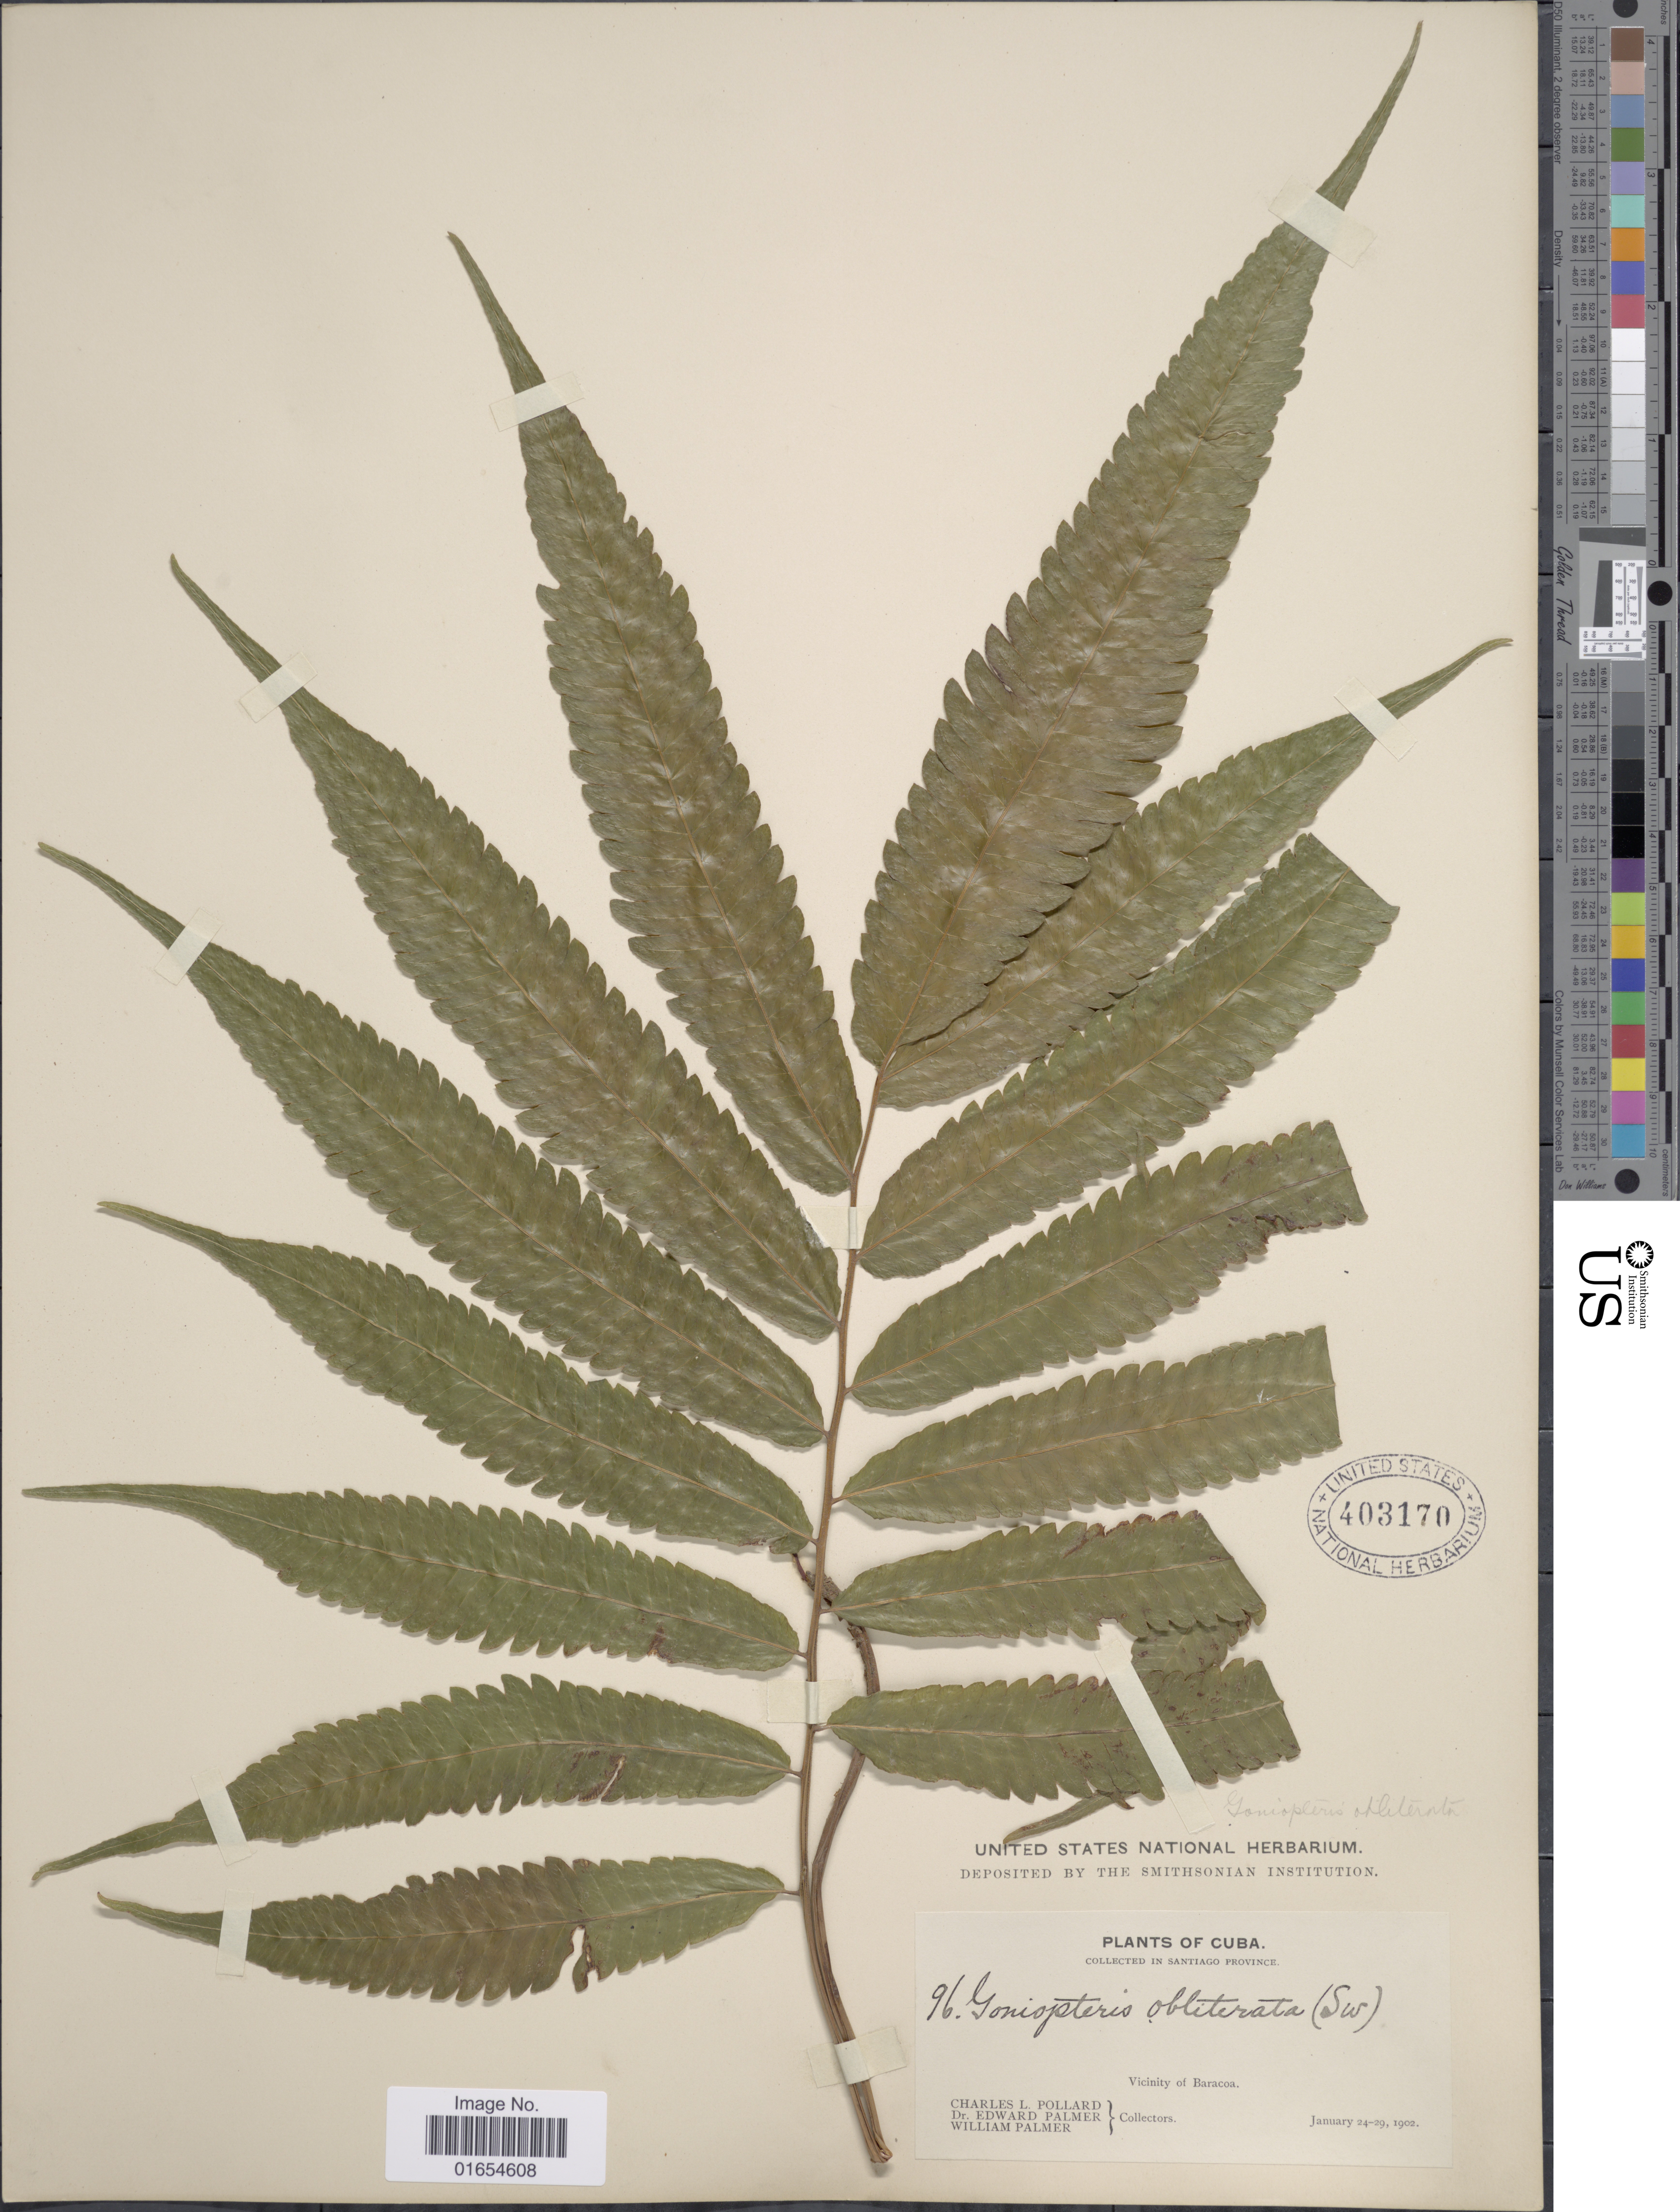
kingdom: Plantae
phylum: Tracheophyta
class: Polypodiopsida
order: Polypodiales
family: Thelypteridaceae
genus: Goniopteris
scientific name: Goniopteris obliterata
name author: (Sw.) C. Presl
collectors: C. L. Pollard, E. Palmer & W. Palmer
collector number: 96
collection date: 1902-01-24/1902-01-29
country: Cuba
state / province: Santiago de Cuba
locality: Vicinity of Baracoa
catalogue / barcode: US 403170